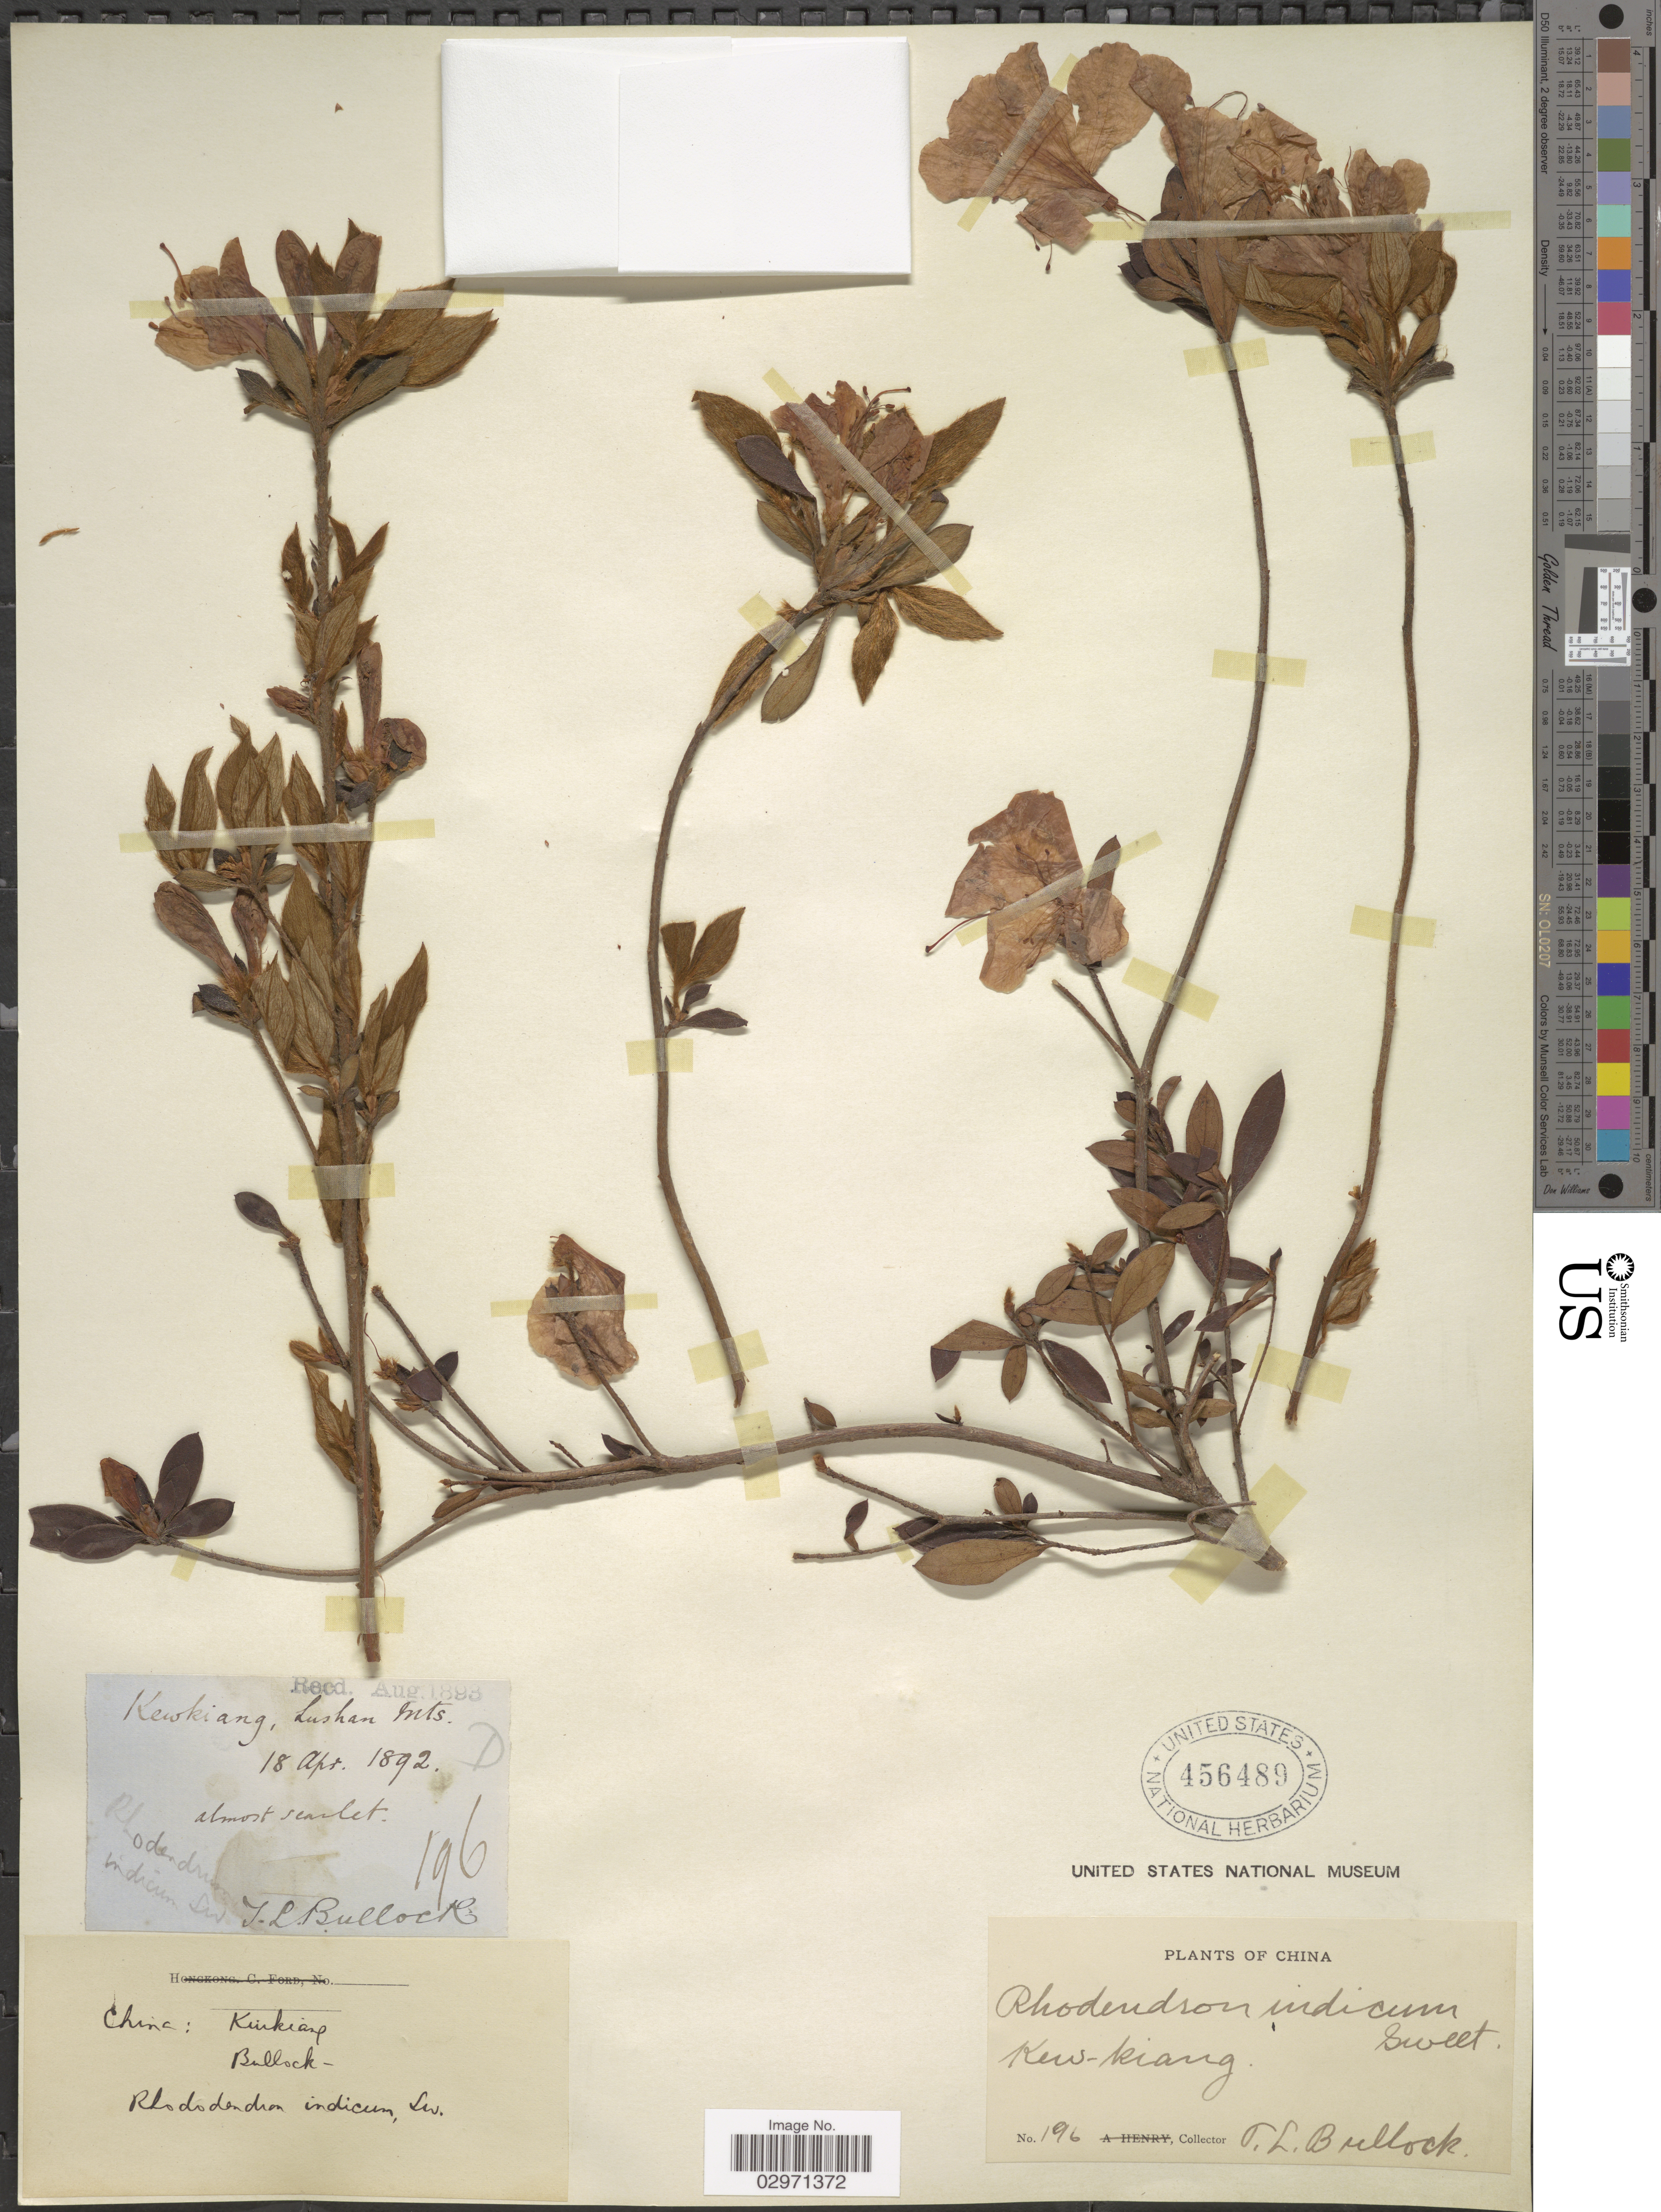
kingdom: Plantae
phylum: Tracheophyta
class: Magnoliopsida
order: Ericales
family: Ericaceae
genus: Rhododendron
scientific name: Rhododendron indicum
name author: (L.) Sweet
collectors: T. L. Bullock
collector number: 196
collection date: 1892-04-18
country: China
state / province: Jiangxi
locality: Kewkiang, Lushan Mts.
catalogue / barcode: US 456489